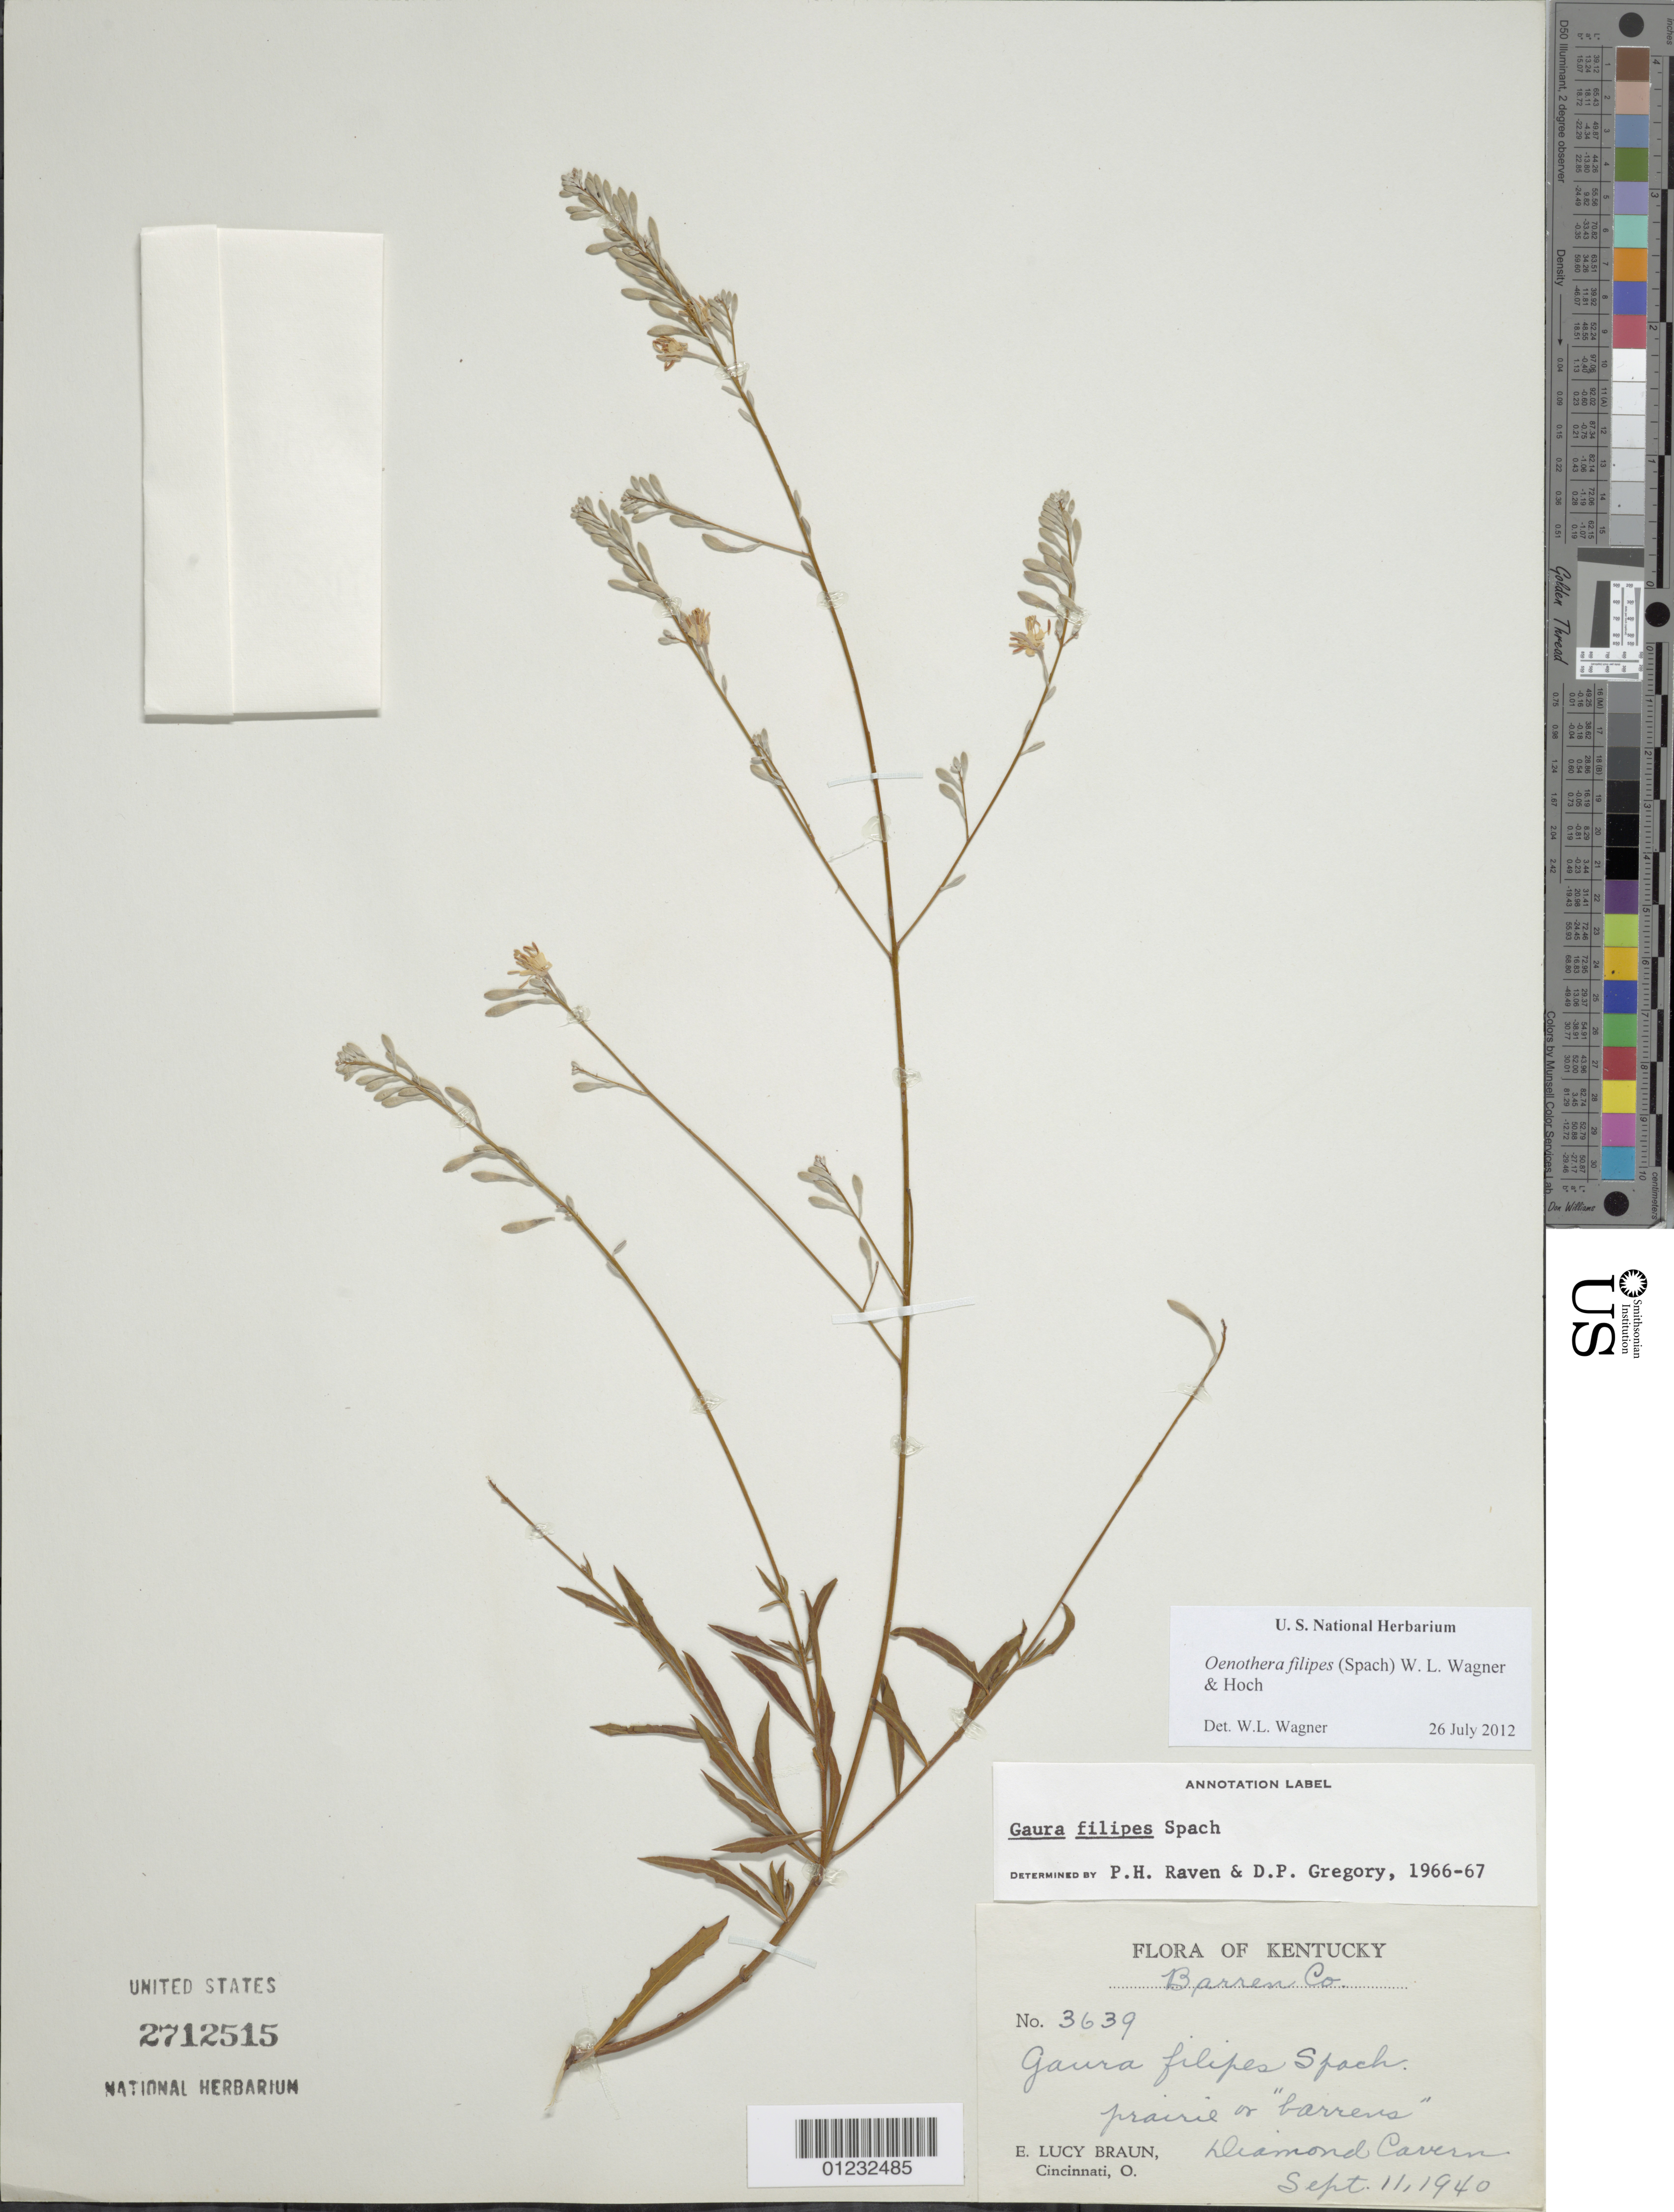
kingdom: Plantae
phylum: Tracheophyta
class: Magnoliopsida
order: Myrtales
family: Onagraceae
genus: Oenothera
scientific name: Oenothera filipes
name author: (Spach) W.L. Wagner & Hoch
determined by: Wagner, W. L., (BOT), Smithsonian Institution - National Museum of Natural History (UNITED STATES)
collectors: E. L. Braun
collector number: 3639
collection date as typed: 11 Sep 1940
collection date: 1940-09-11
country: United States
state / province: Kentucky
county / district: Barren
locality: Diamond Cavern.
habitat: Prairie or barrens.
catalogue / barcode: US 2712515